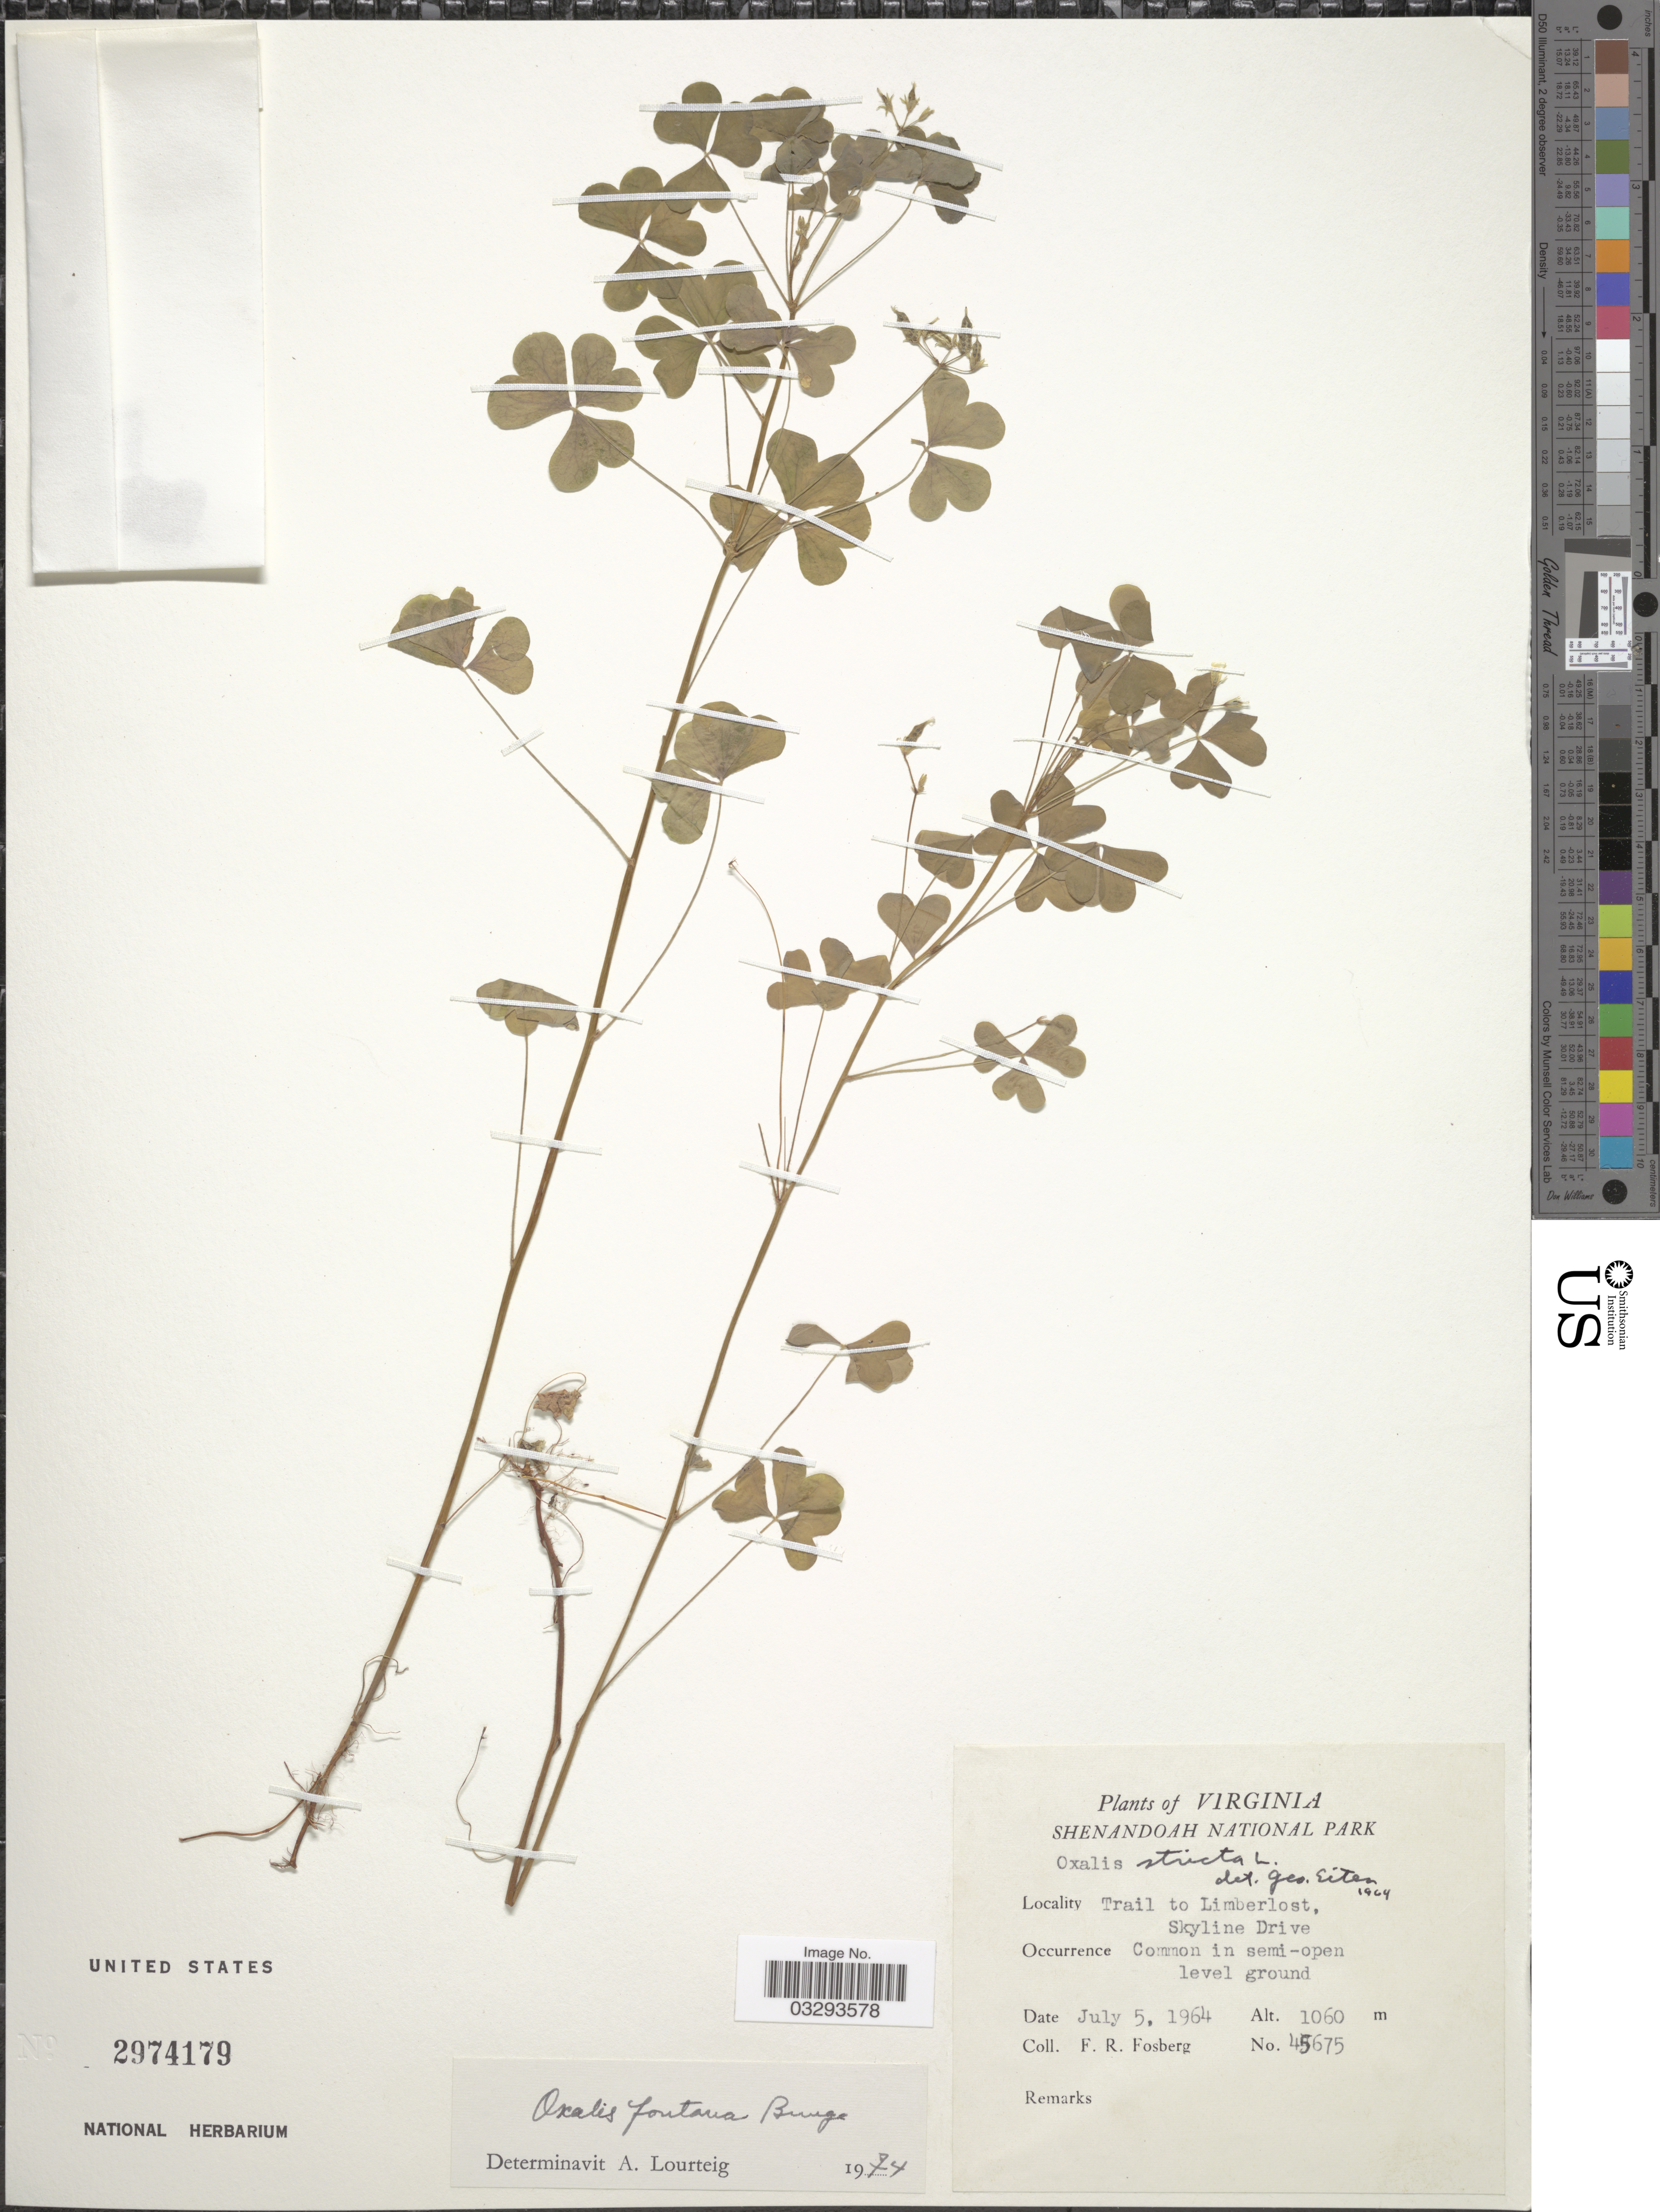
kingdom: Plantae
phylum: Tracheophyta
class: Magnoliopsida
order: Oxalidales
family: Oxalidaceae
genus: Oxalis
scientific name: Oxalis fontana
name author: Bunge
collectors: F. R. Fosberg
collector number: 45675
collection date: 1964-07-05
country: United States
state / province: Virginia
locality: Shenandoah National Park. Trail to Limberlost, Skyline Drive.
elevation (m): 1060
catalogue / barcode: US 2974179